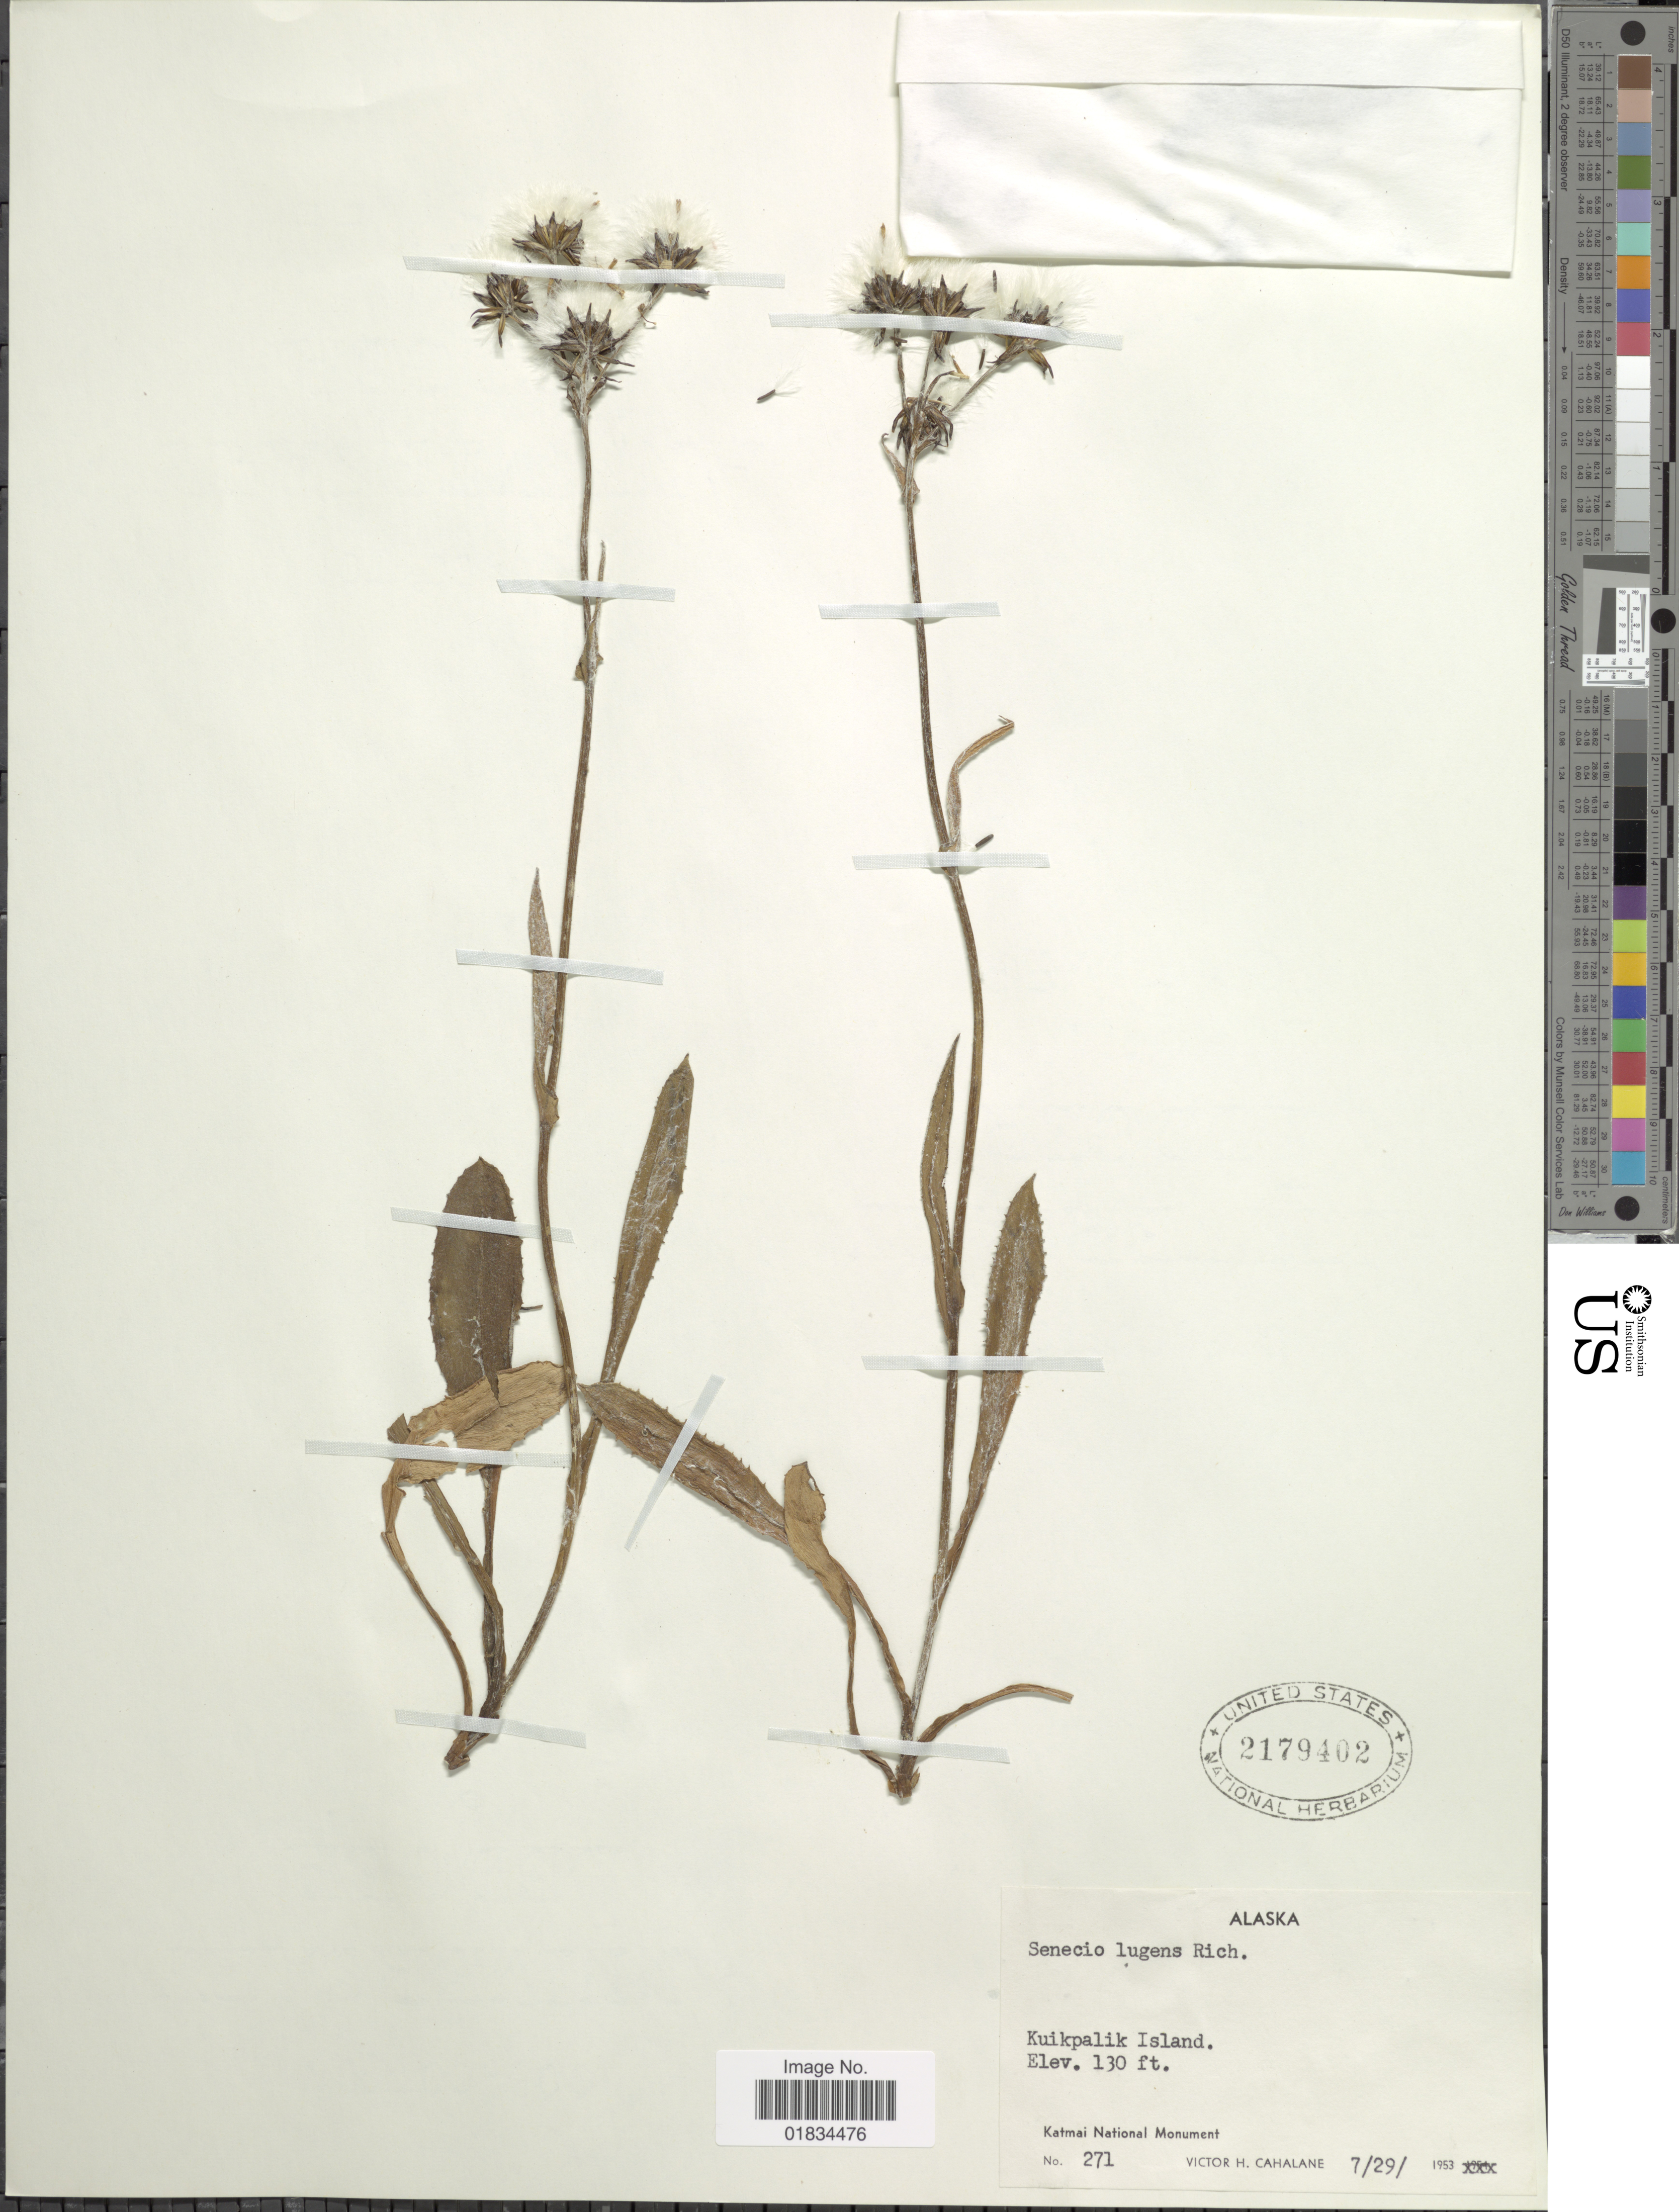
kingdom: Plantae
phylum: Tracheophyta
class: Magnoliopsida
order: Asterales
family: Asteraceae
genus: Senecio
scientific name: Senecio lugens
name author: Richardson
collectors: V. Cahalane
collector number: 271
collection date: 1953-07-29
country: United States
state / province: Alaska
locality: Kuikpalik Island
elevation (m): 40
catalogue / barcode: US 2179402